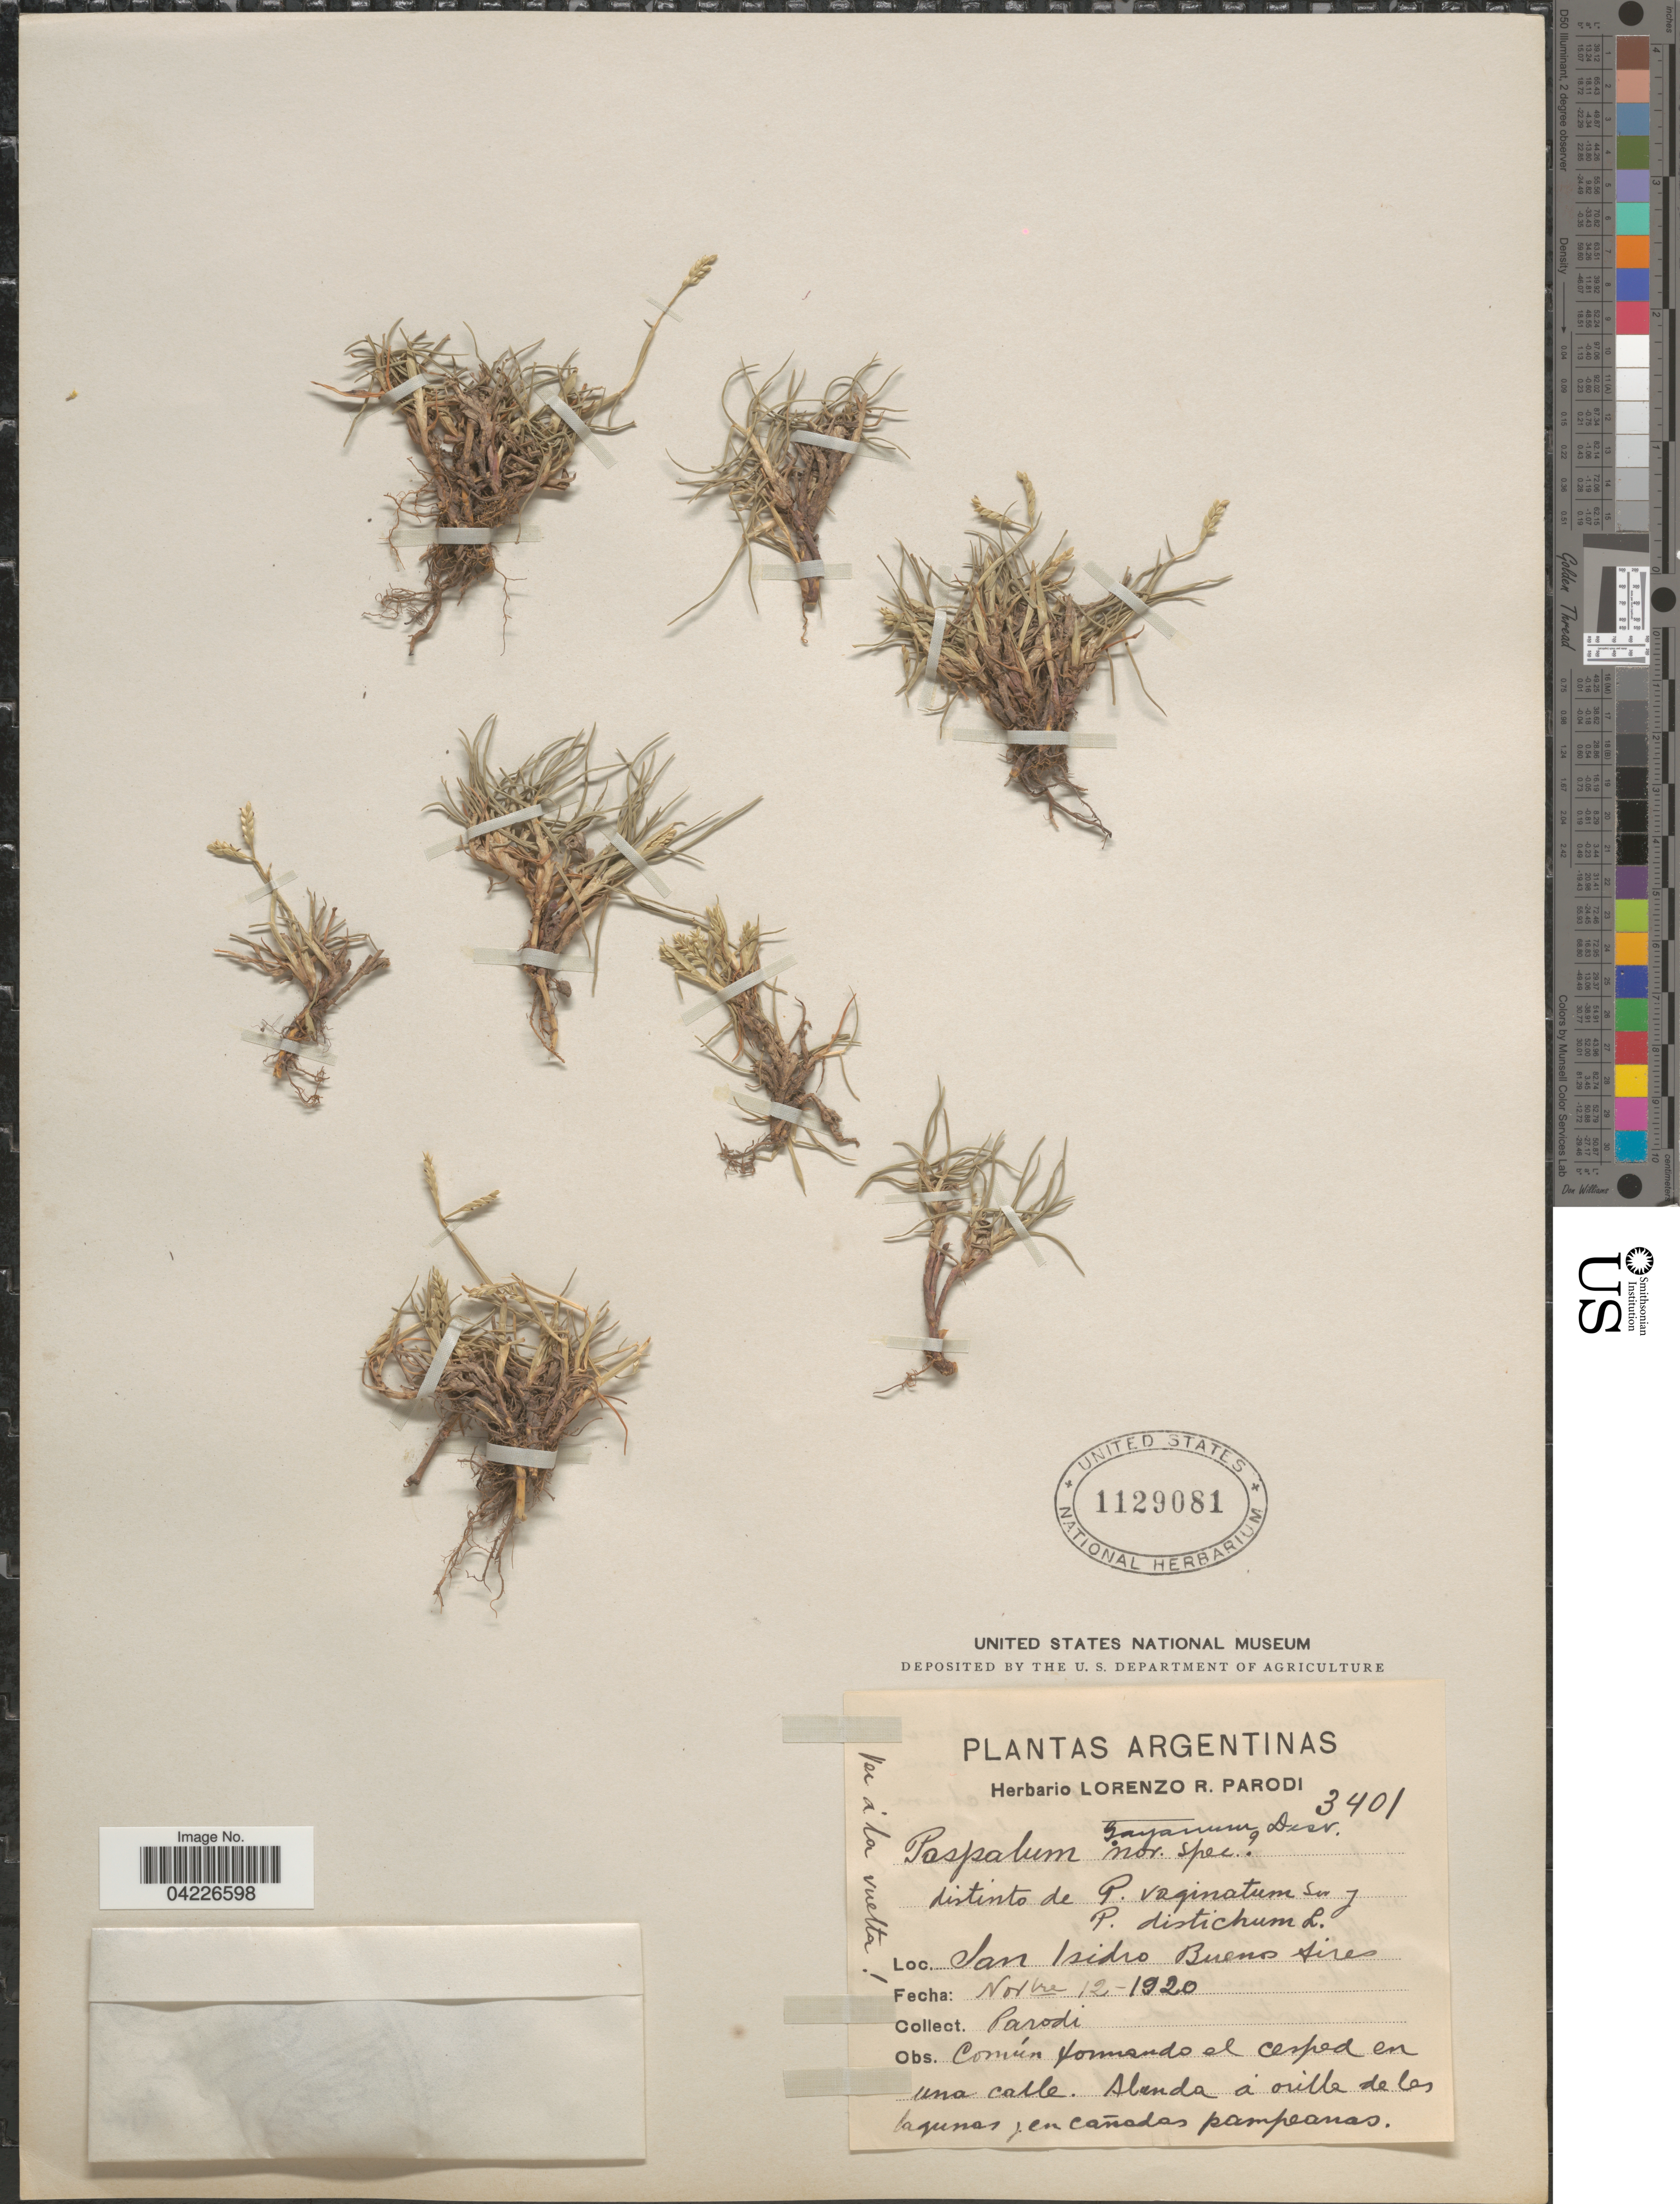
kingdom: Plantae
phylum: Tracheophyta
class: Liliopsida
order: Poales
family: Poaceae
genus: Paspalum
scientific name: Paspalum vaginatum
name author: Sw.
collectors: L. R. Parodi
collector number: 3401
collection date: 1920-11-12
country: Argentina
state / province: Buenos Aires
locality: San Isidro.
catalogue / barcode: US 1129081